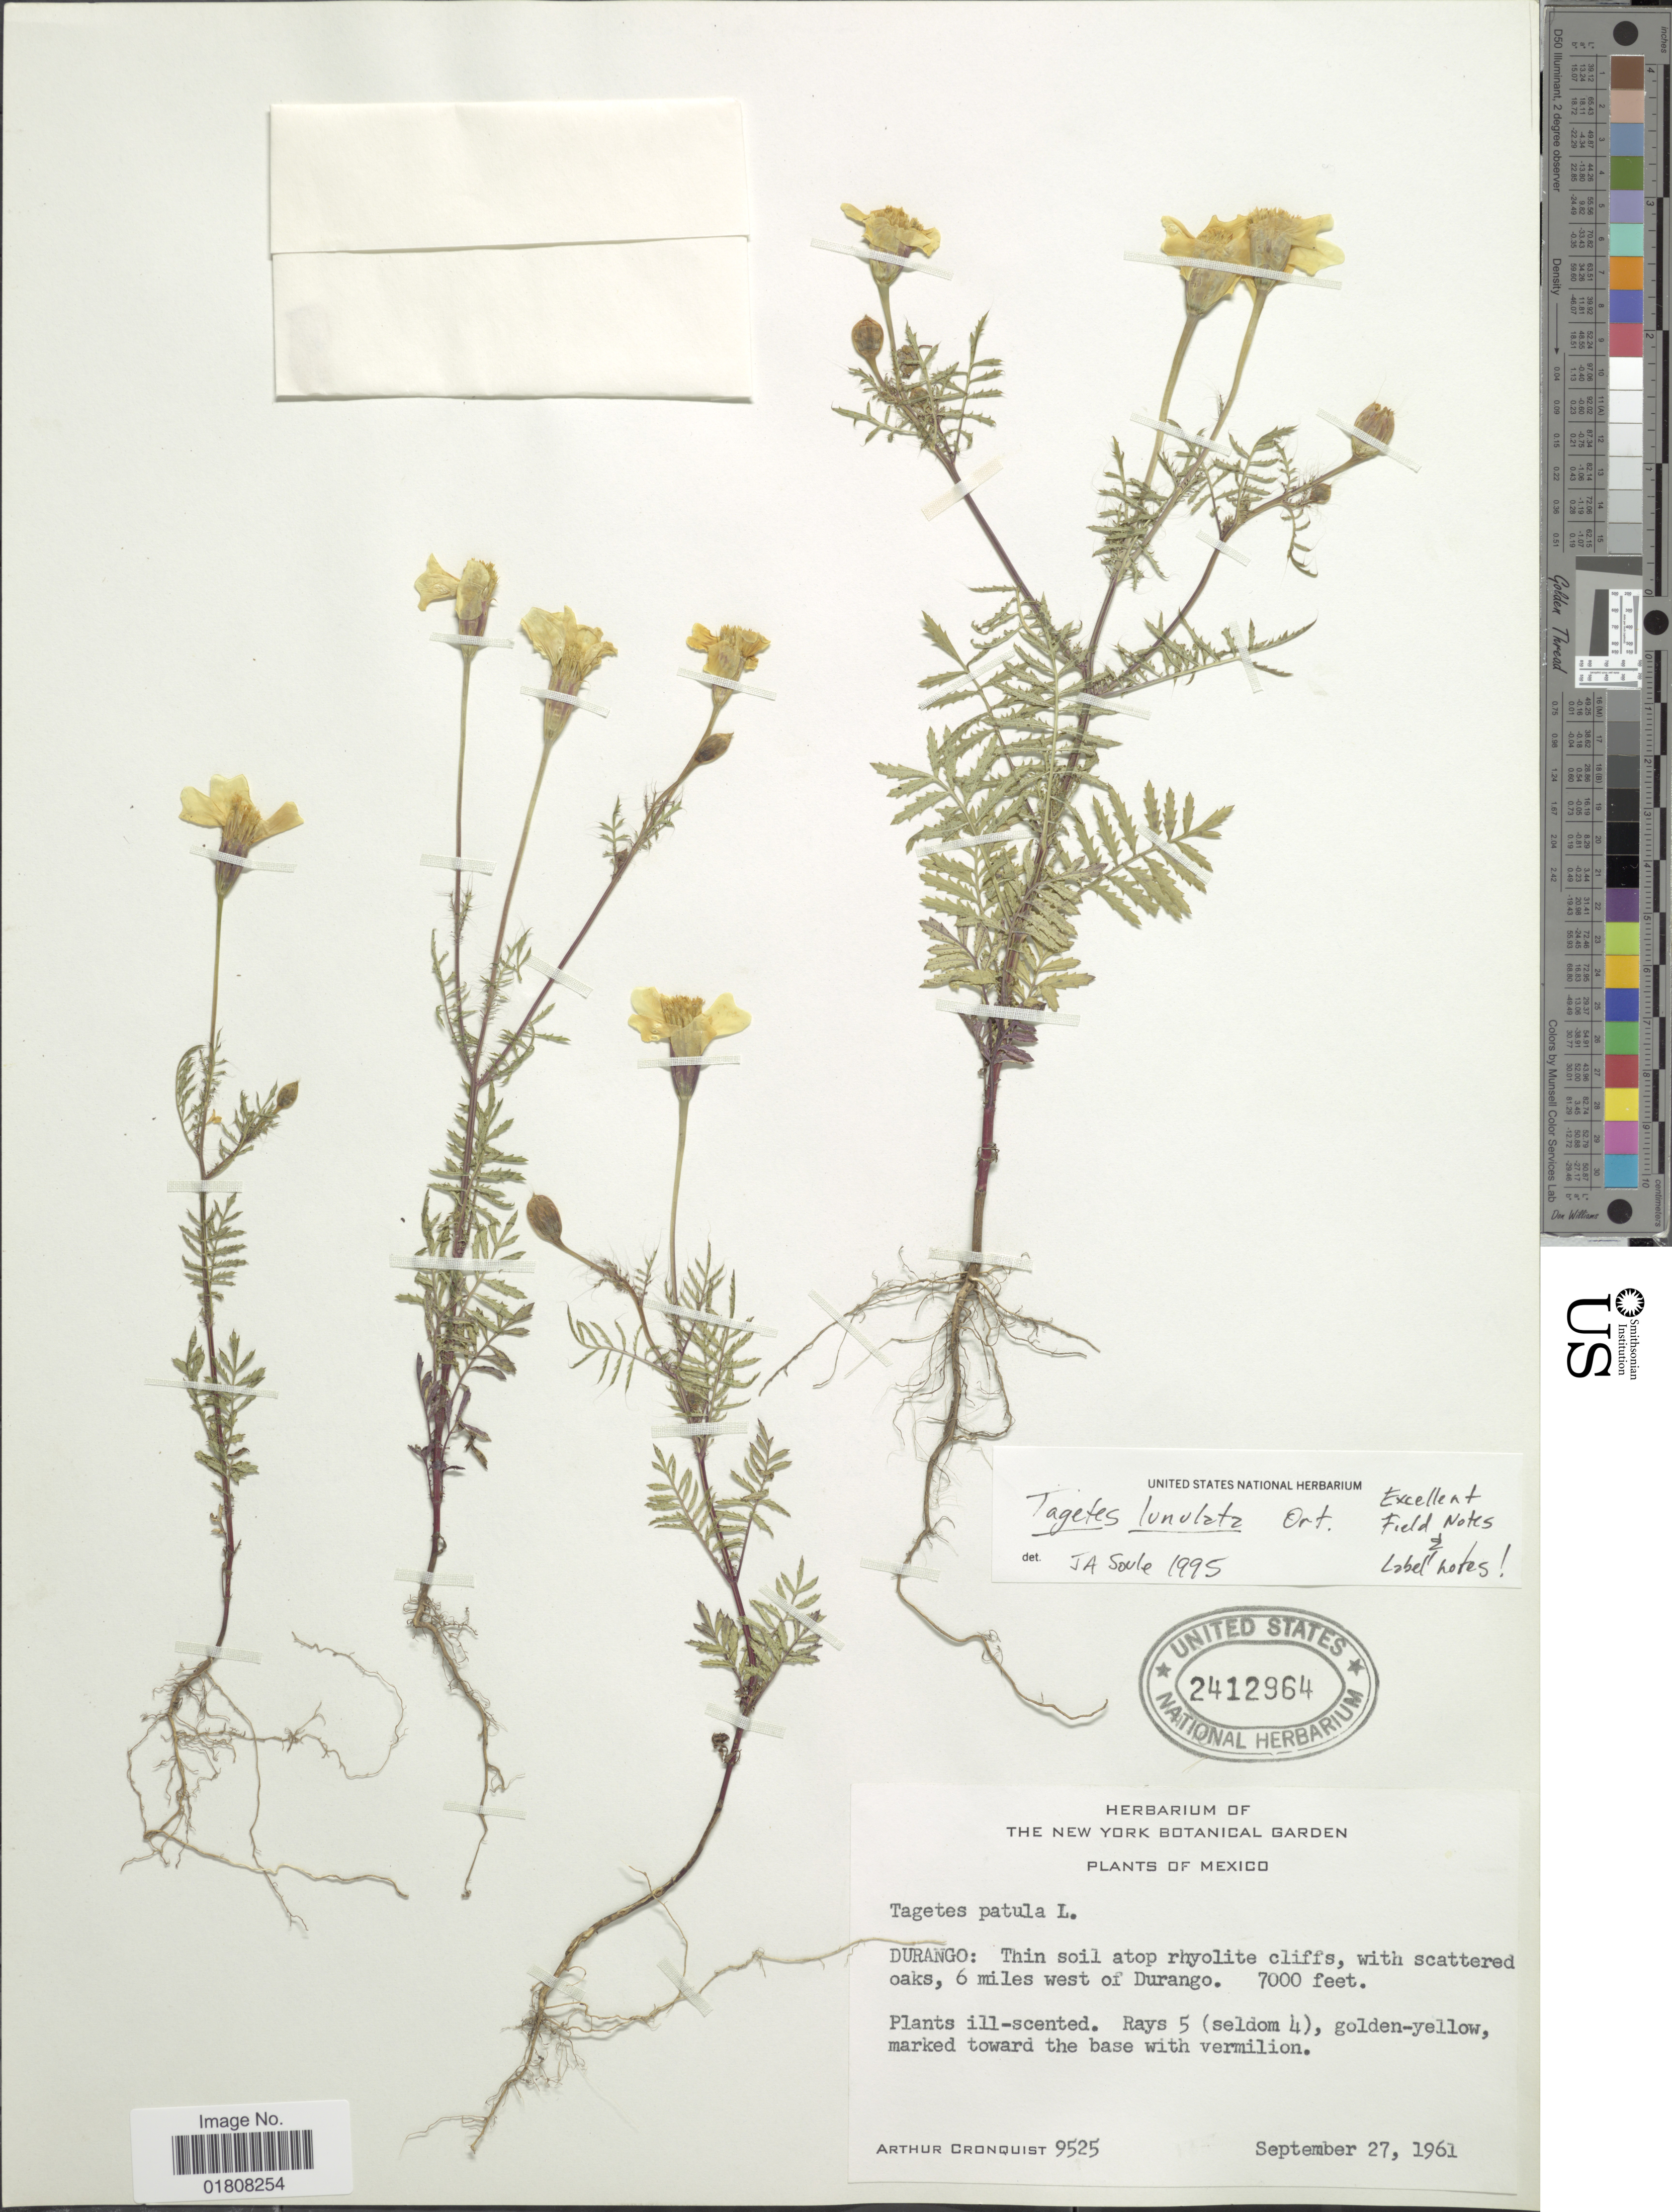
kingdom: Plantae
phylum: Tracheophyta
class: Magnoliopsida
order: Asterales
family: Asteraceae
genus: Tagetes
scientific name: Tagetes lunulata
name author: Ortega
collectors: A. J. Cronquist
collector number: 9525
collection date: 1961-09-27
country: Mexico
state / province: Durango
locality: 6 miles west of Durango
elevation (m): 2134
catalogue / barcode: US 2412964